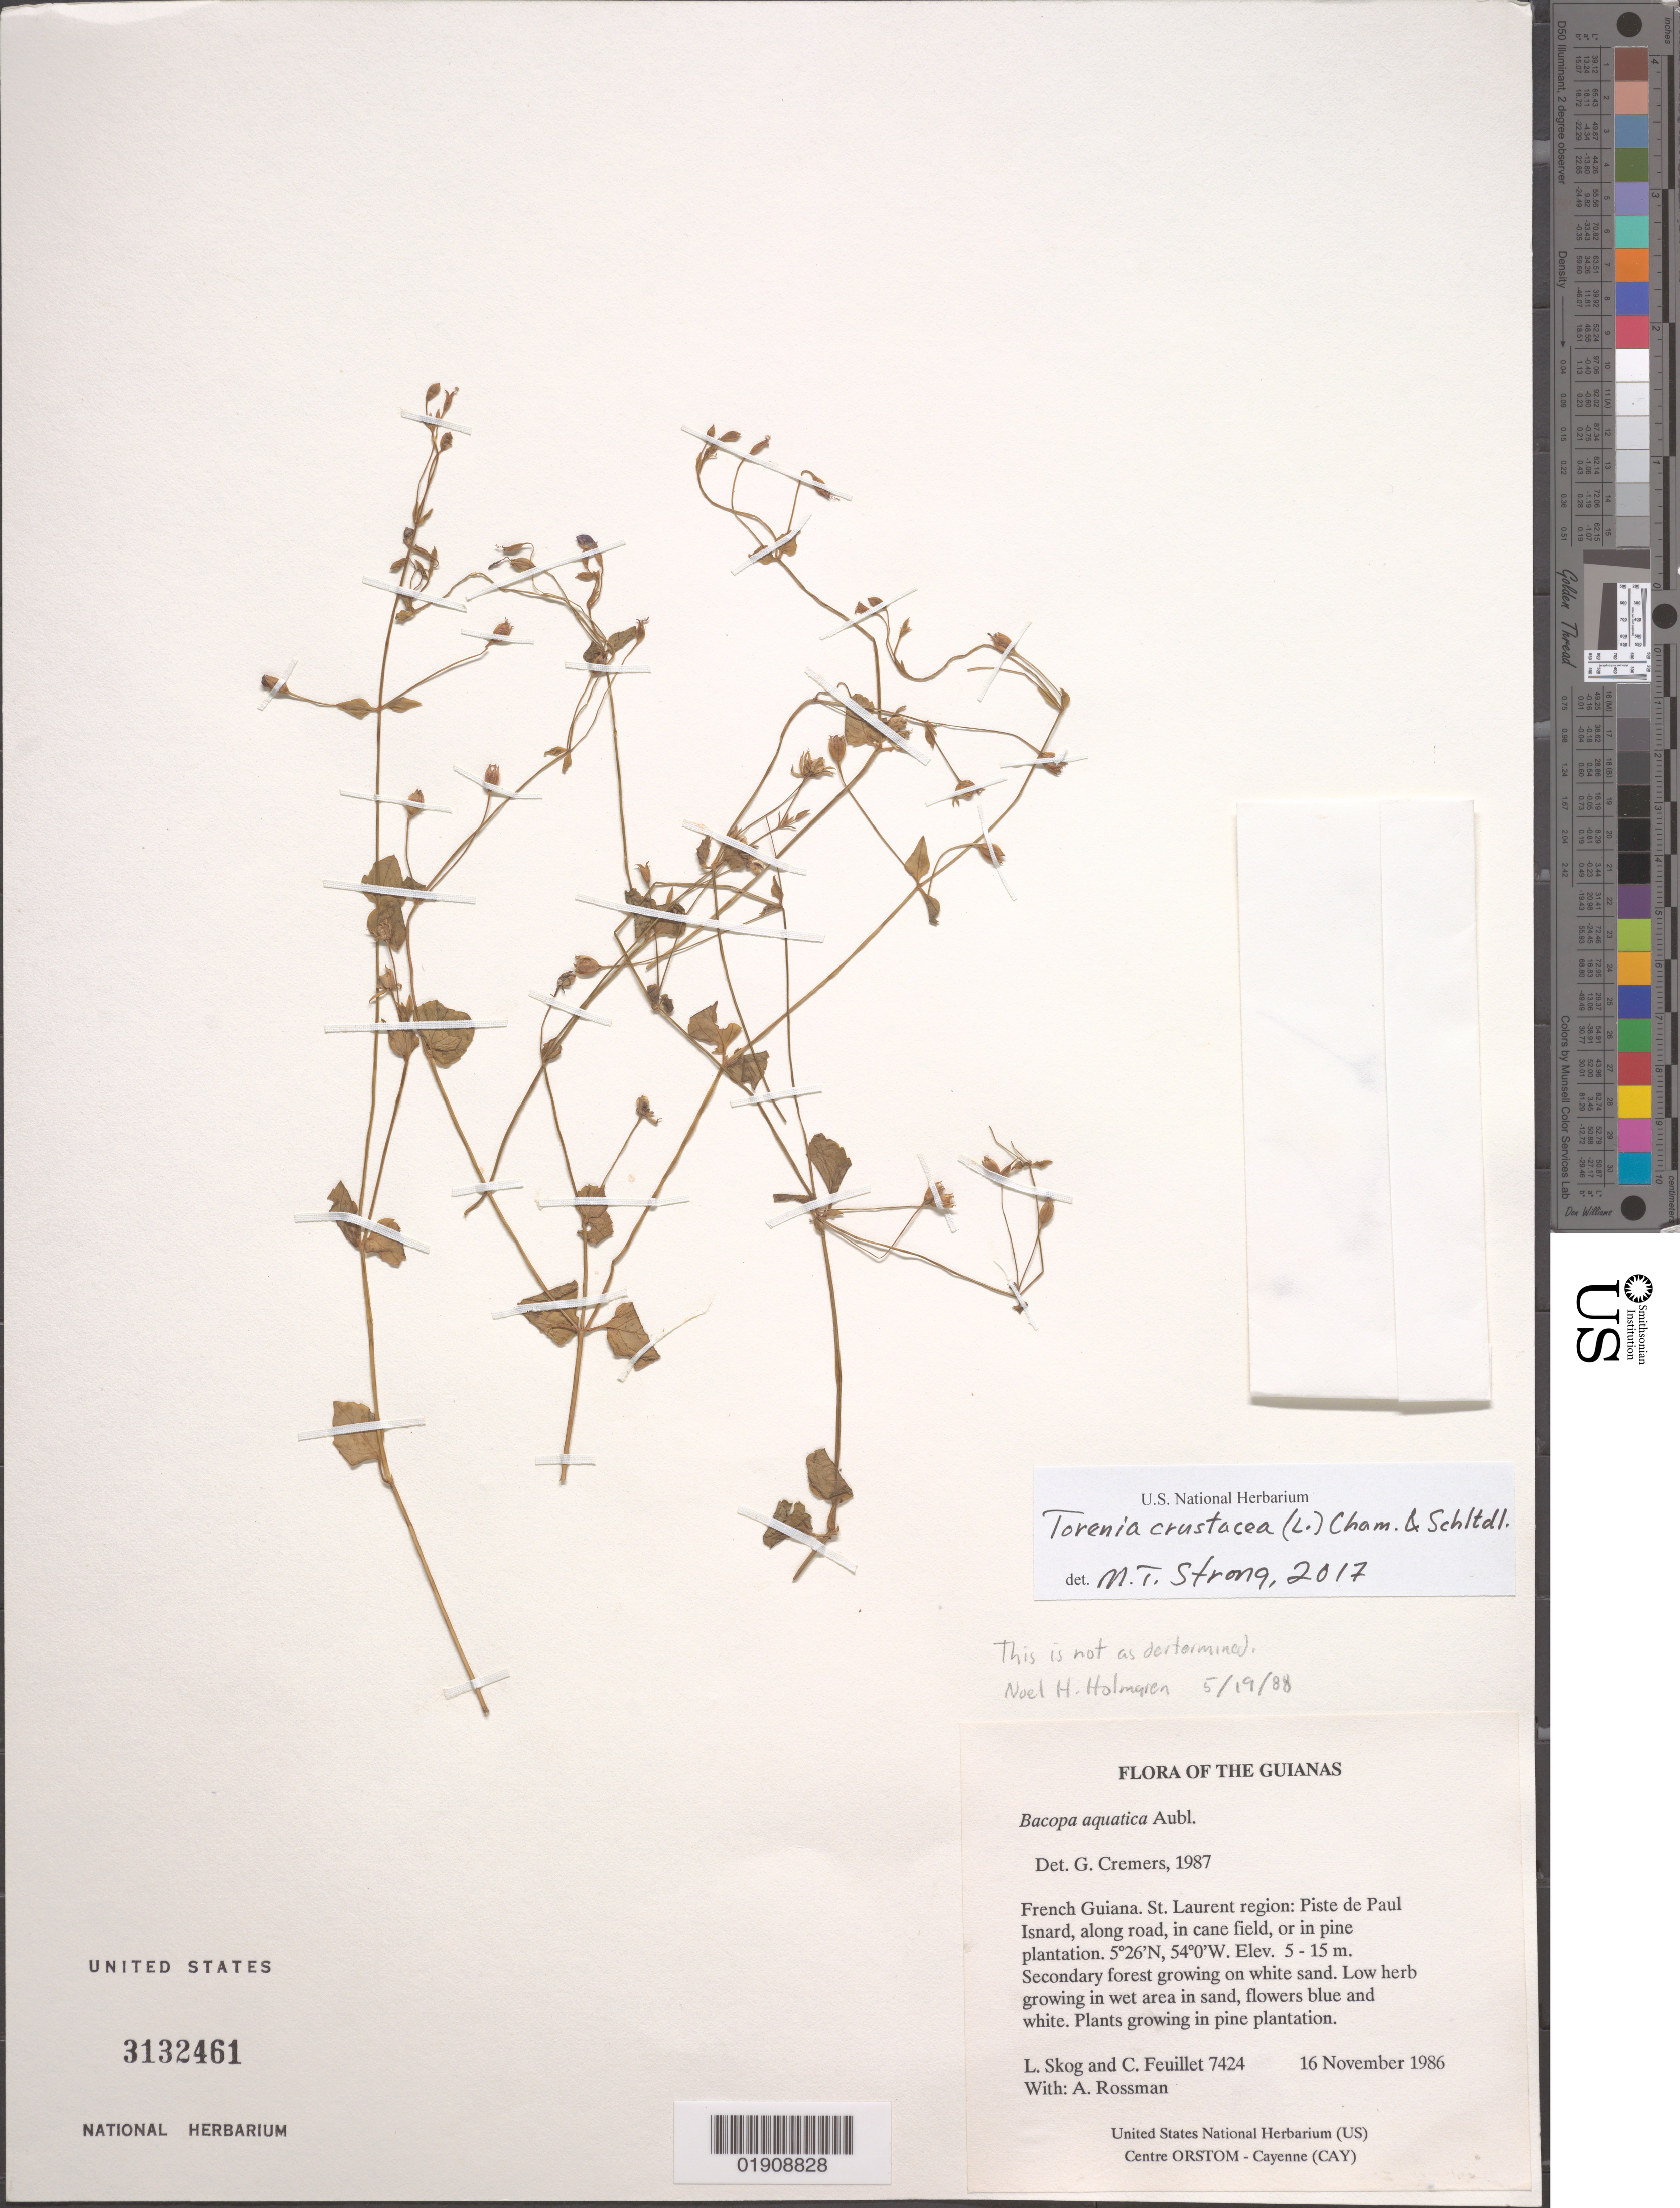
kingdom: Plantae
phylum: Tracheophyta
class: Magnoliopsida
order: Lamiales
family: Linderniaceae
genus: Torenia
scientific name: Torenia crustacea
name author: (L.) Cham. & Schltdl.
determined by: Strong, Mark T., (BOT), Smithsonian Institution - National Museum of Natural History (UNITED STATES)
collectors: L. E. Skog, C. Feuillet & A. Rossman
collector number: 7424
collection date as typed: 16 November 1986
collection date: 1986-11-16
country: French Guiana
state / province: Saint-Laurent-du-Maroni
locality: Piste de Paul Isnard, along road, in cane field, or in pine plantation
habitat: Secondary forest growing on white sand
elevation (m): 5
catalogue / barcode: US 3132461